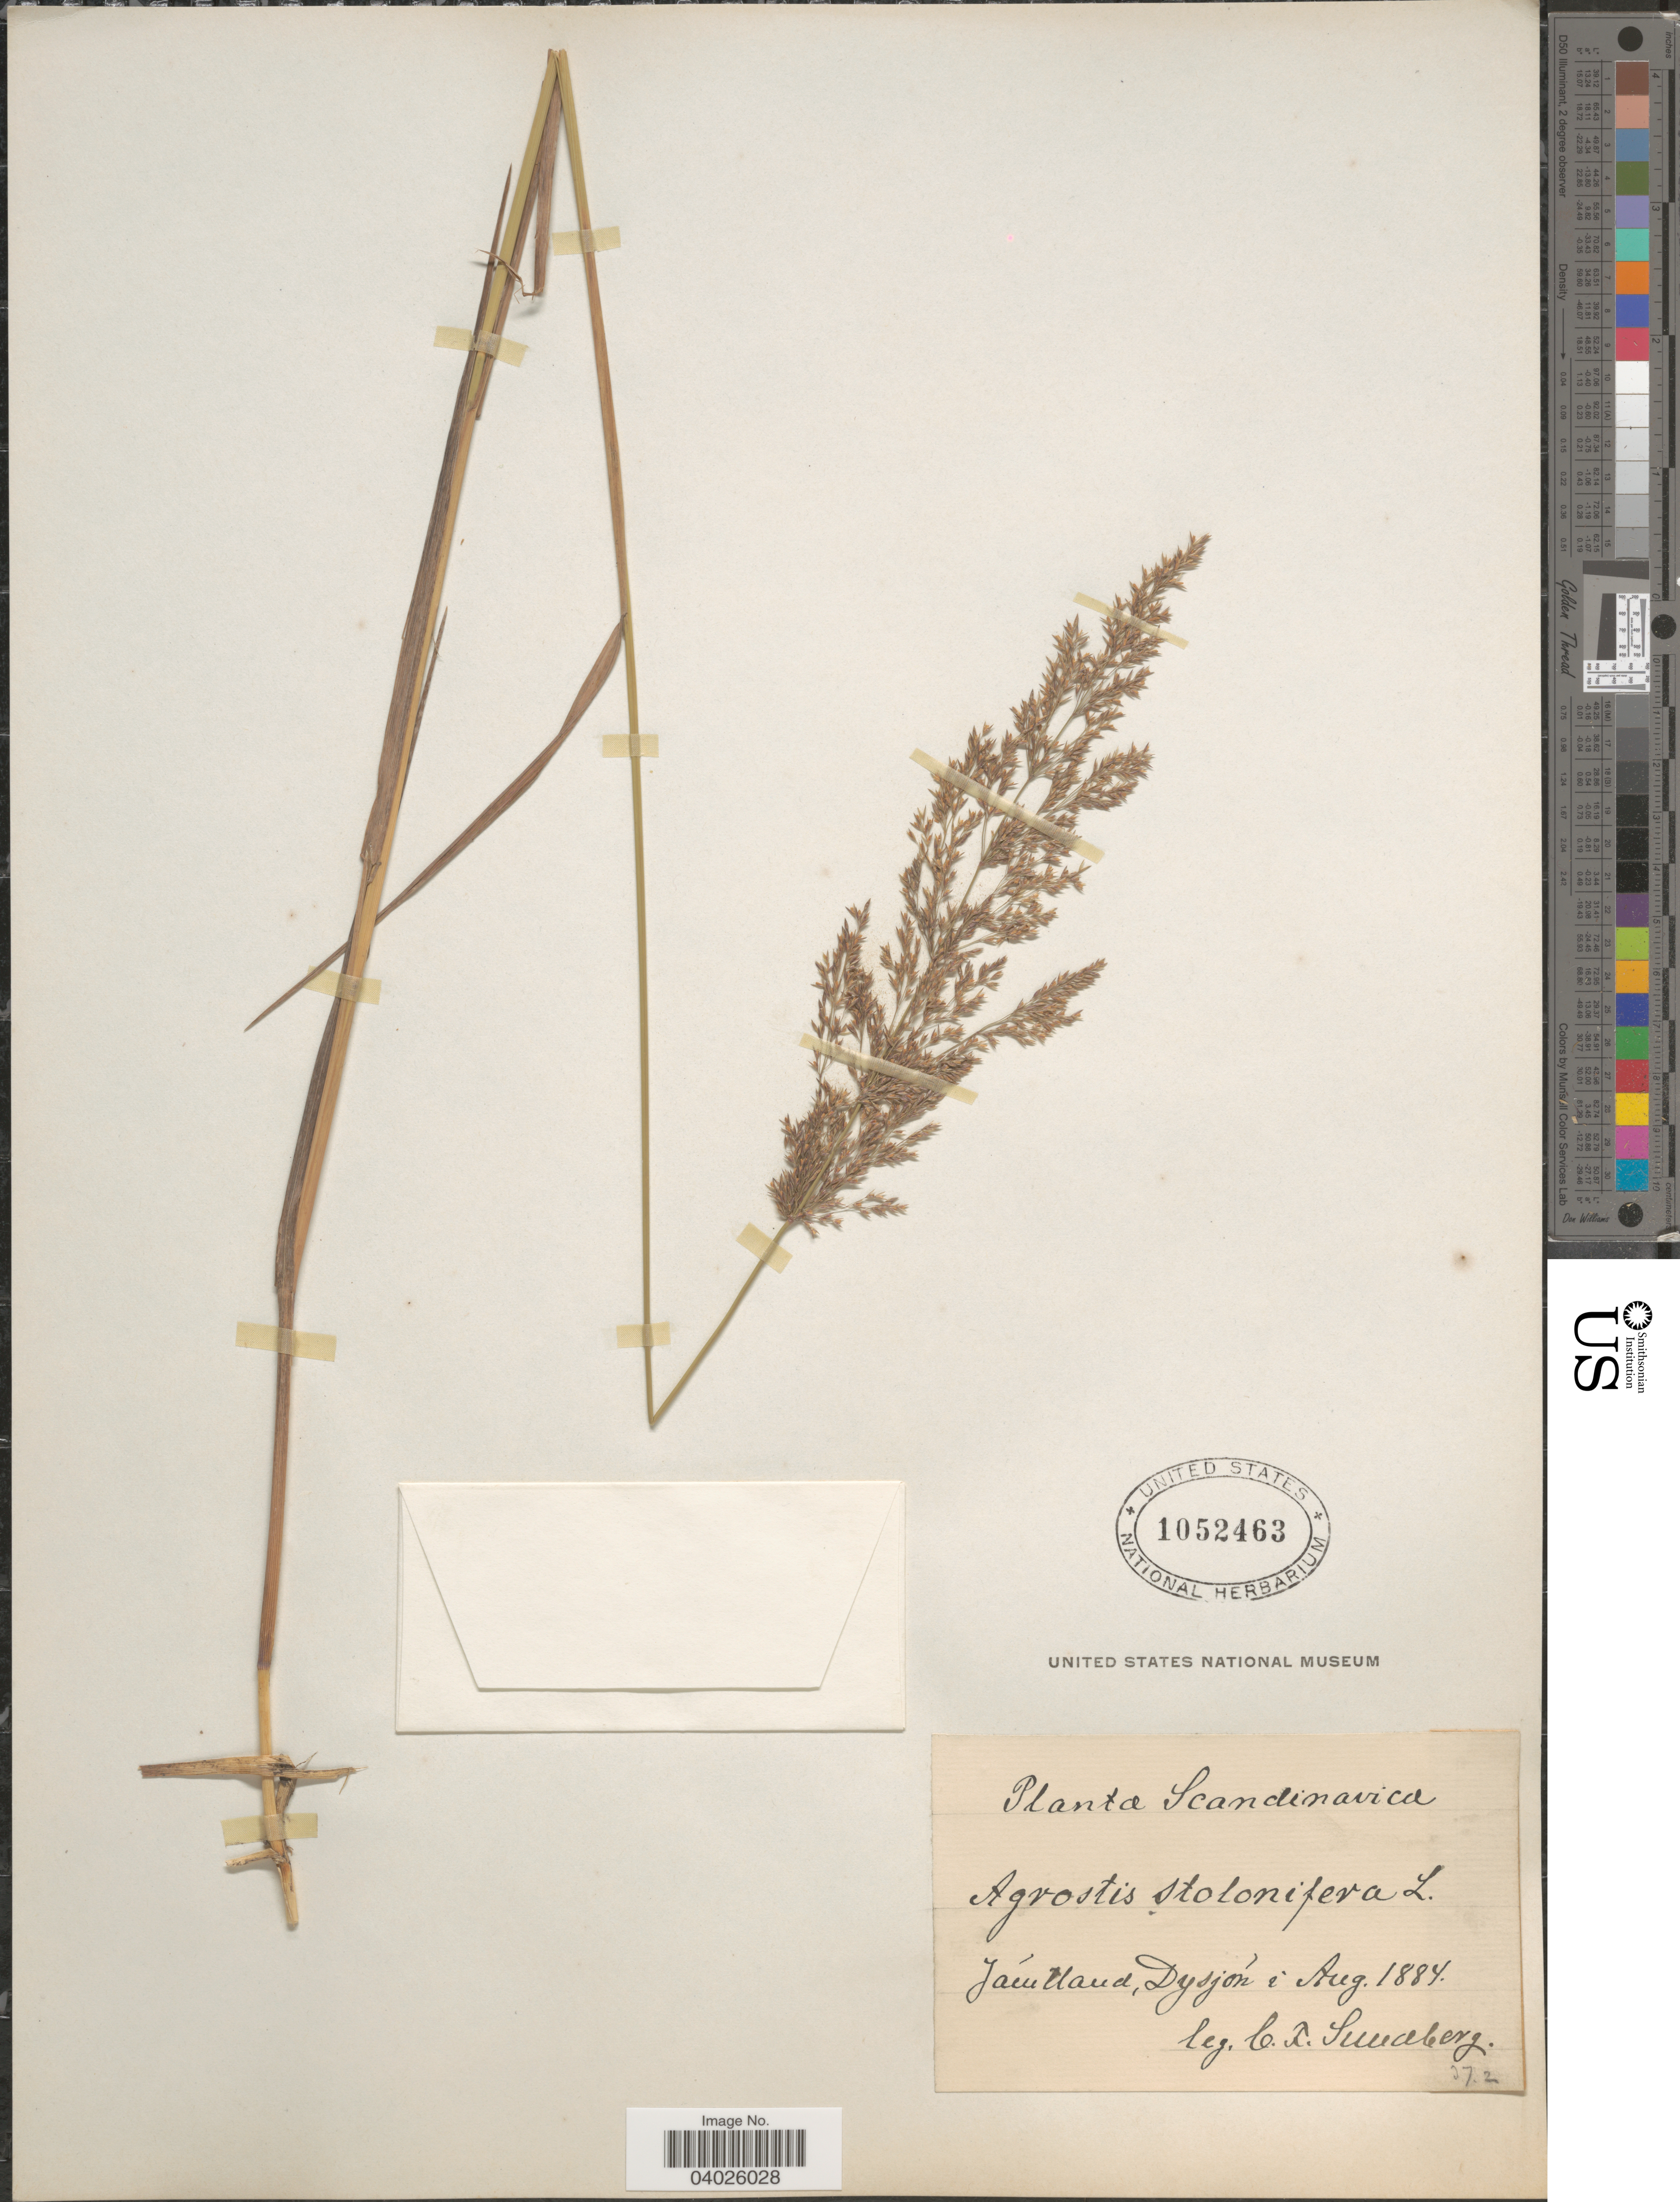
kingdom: Plantae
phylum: Tracheophyta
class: Liliopsida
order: Poales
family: Poaceae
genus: Agrostis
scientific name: Agrostis stolonifera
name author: L.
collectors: C. F. Sundberg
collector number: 372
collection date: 1884-08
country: Sweden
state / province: Jämtland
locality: Scandinavica. Jámtland, Dysjón.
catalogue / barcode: US 1052463